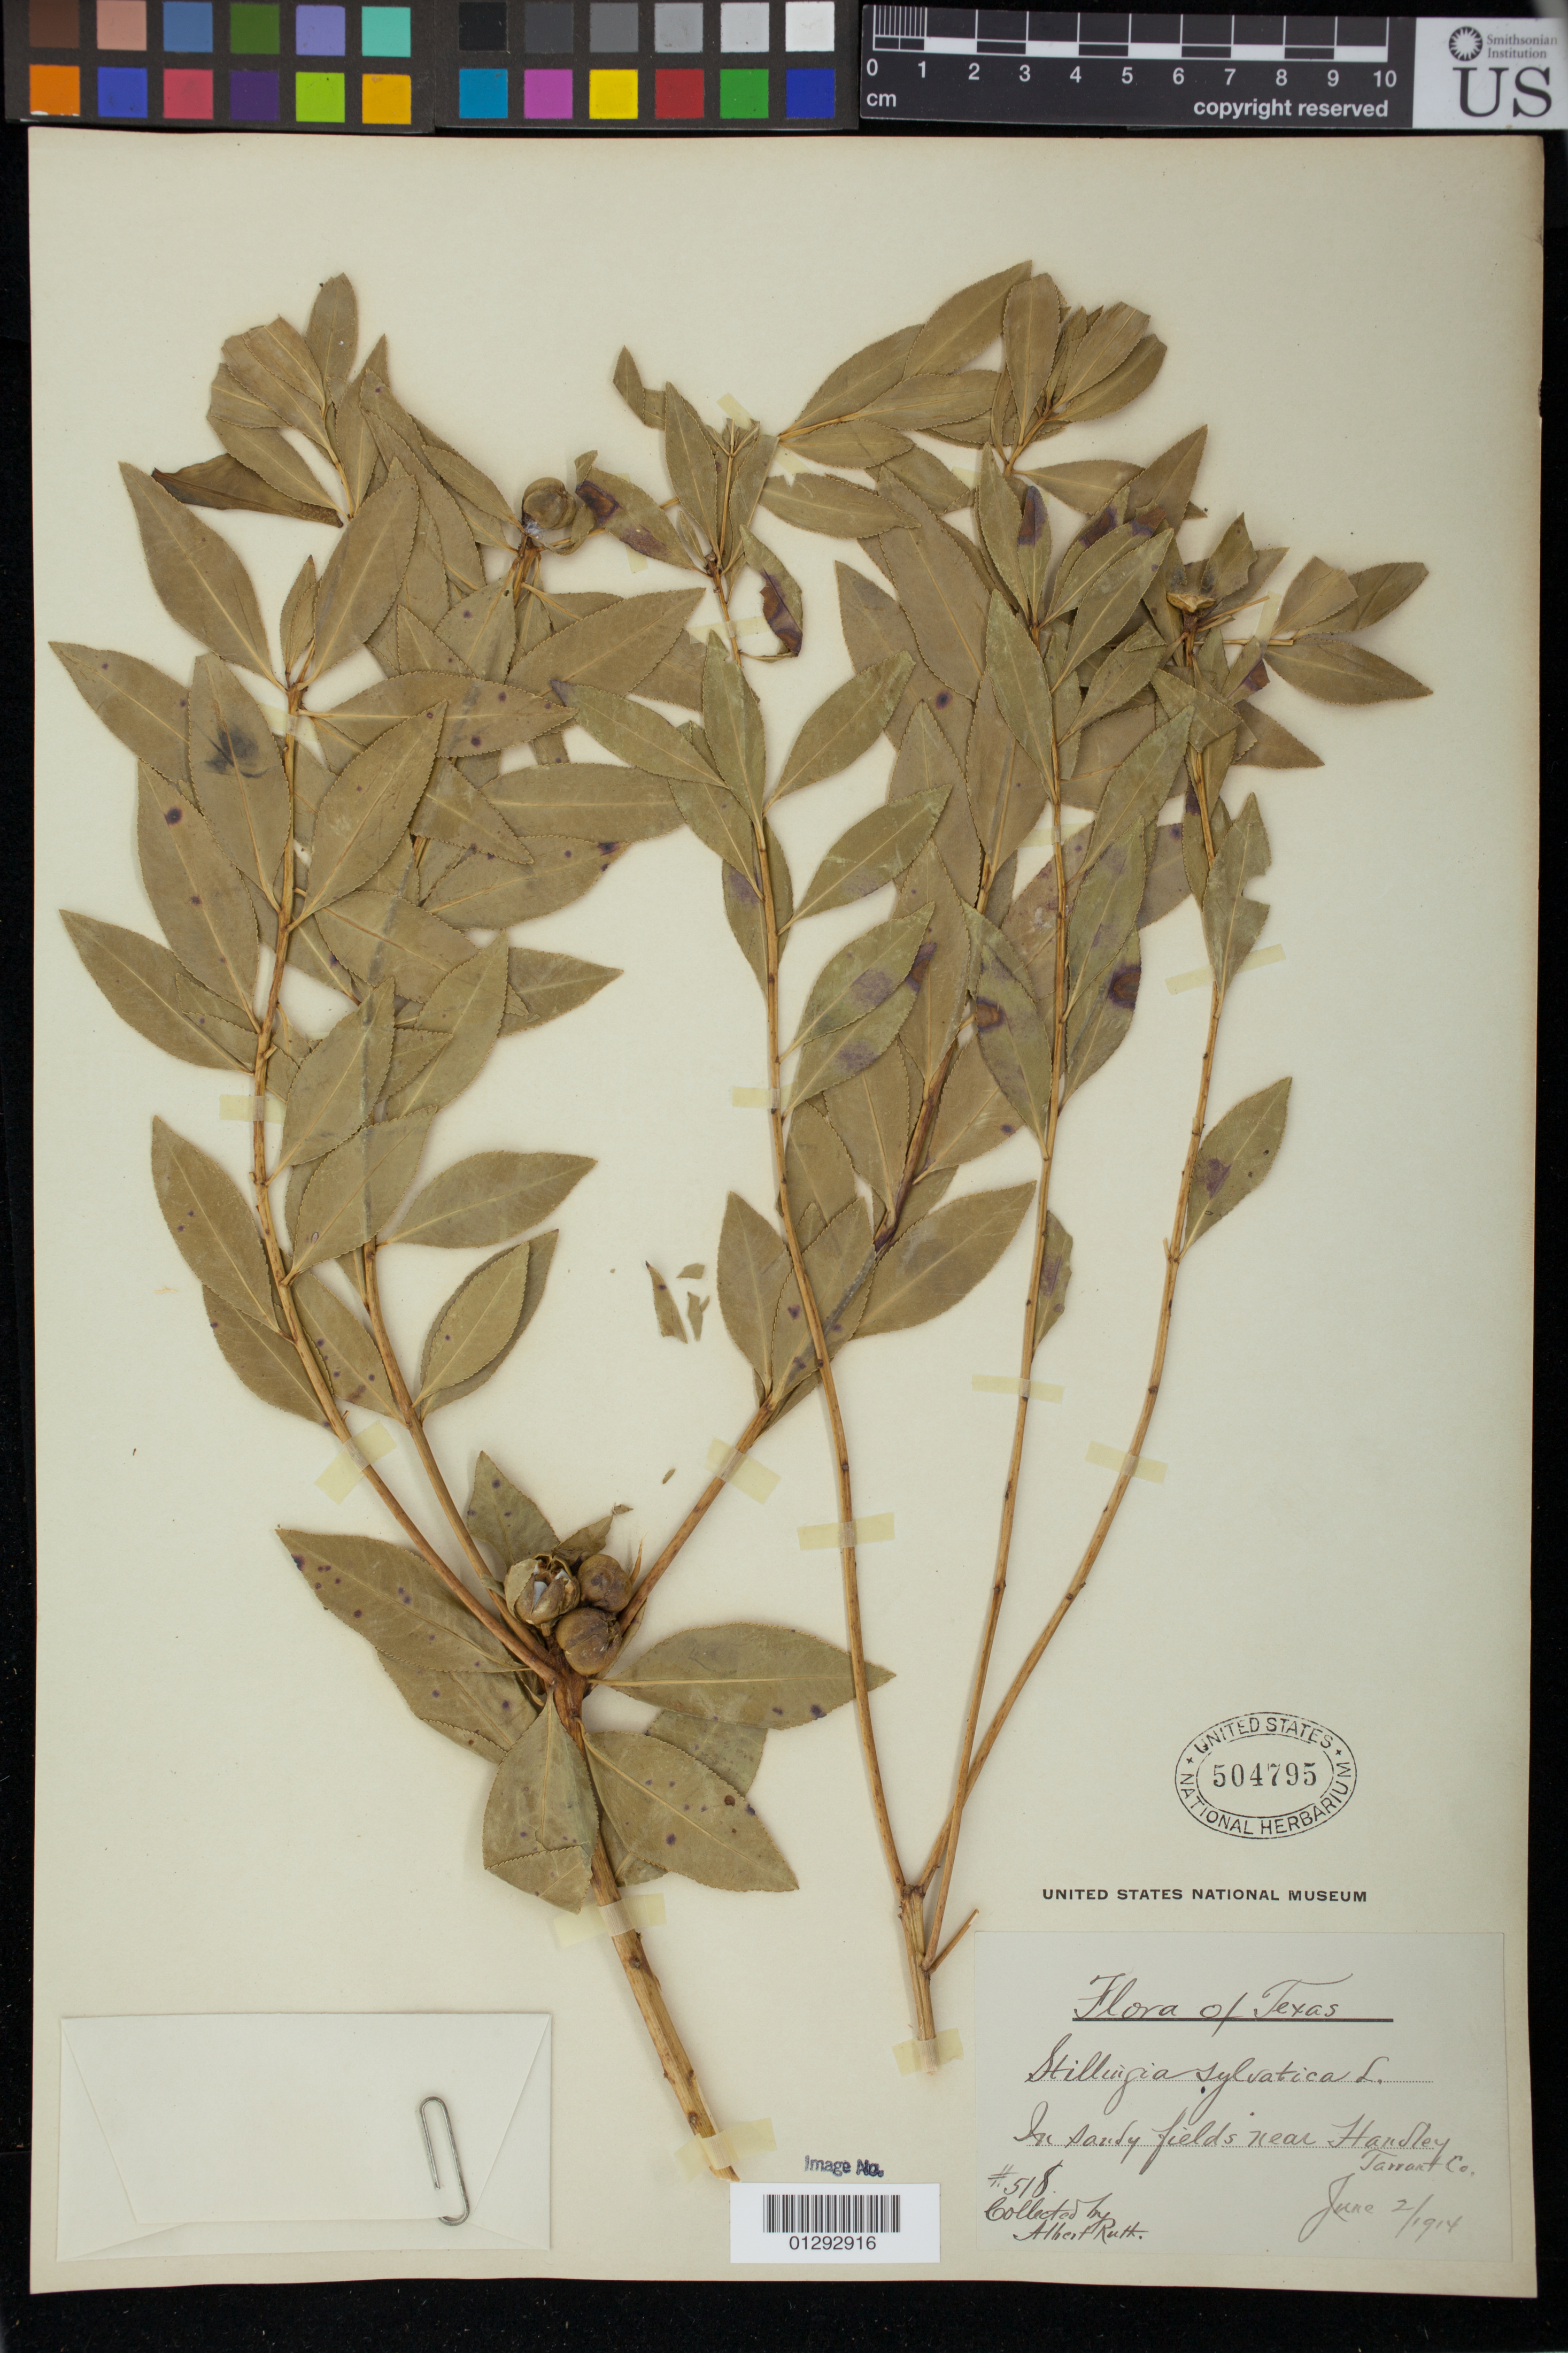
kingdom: Plantae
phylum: Tracheophyta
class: Magnoliopsida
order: Malpighiales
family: Euphorbiaceae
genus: Stillingia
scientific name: Stillingia sylvatica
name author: L.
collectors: A. Ruth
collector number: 518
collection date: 1914-06-02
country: United States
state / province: Texas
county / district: Tarrant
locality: fields near Handley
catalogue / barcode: US 504795